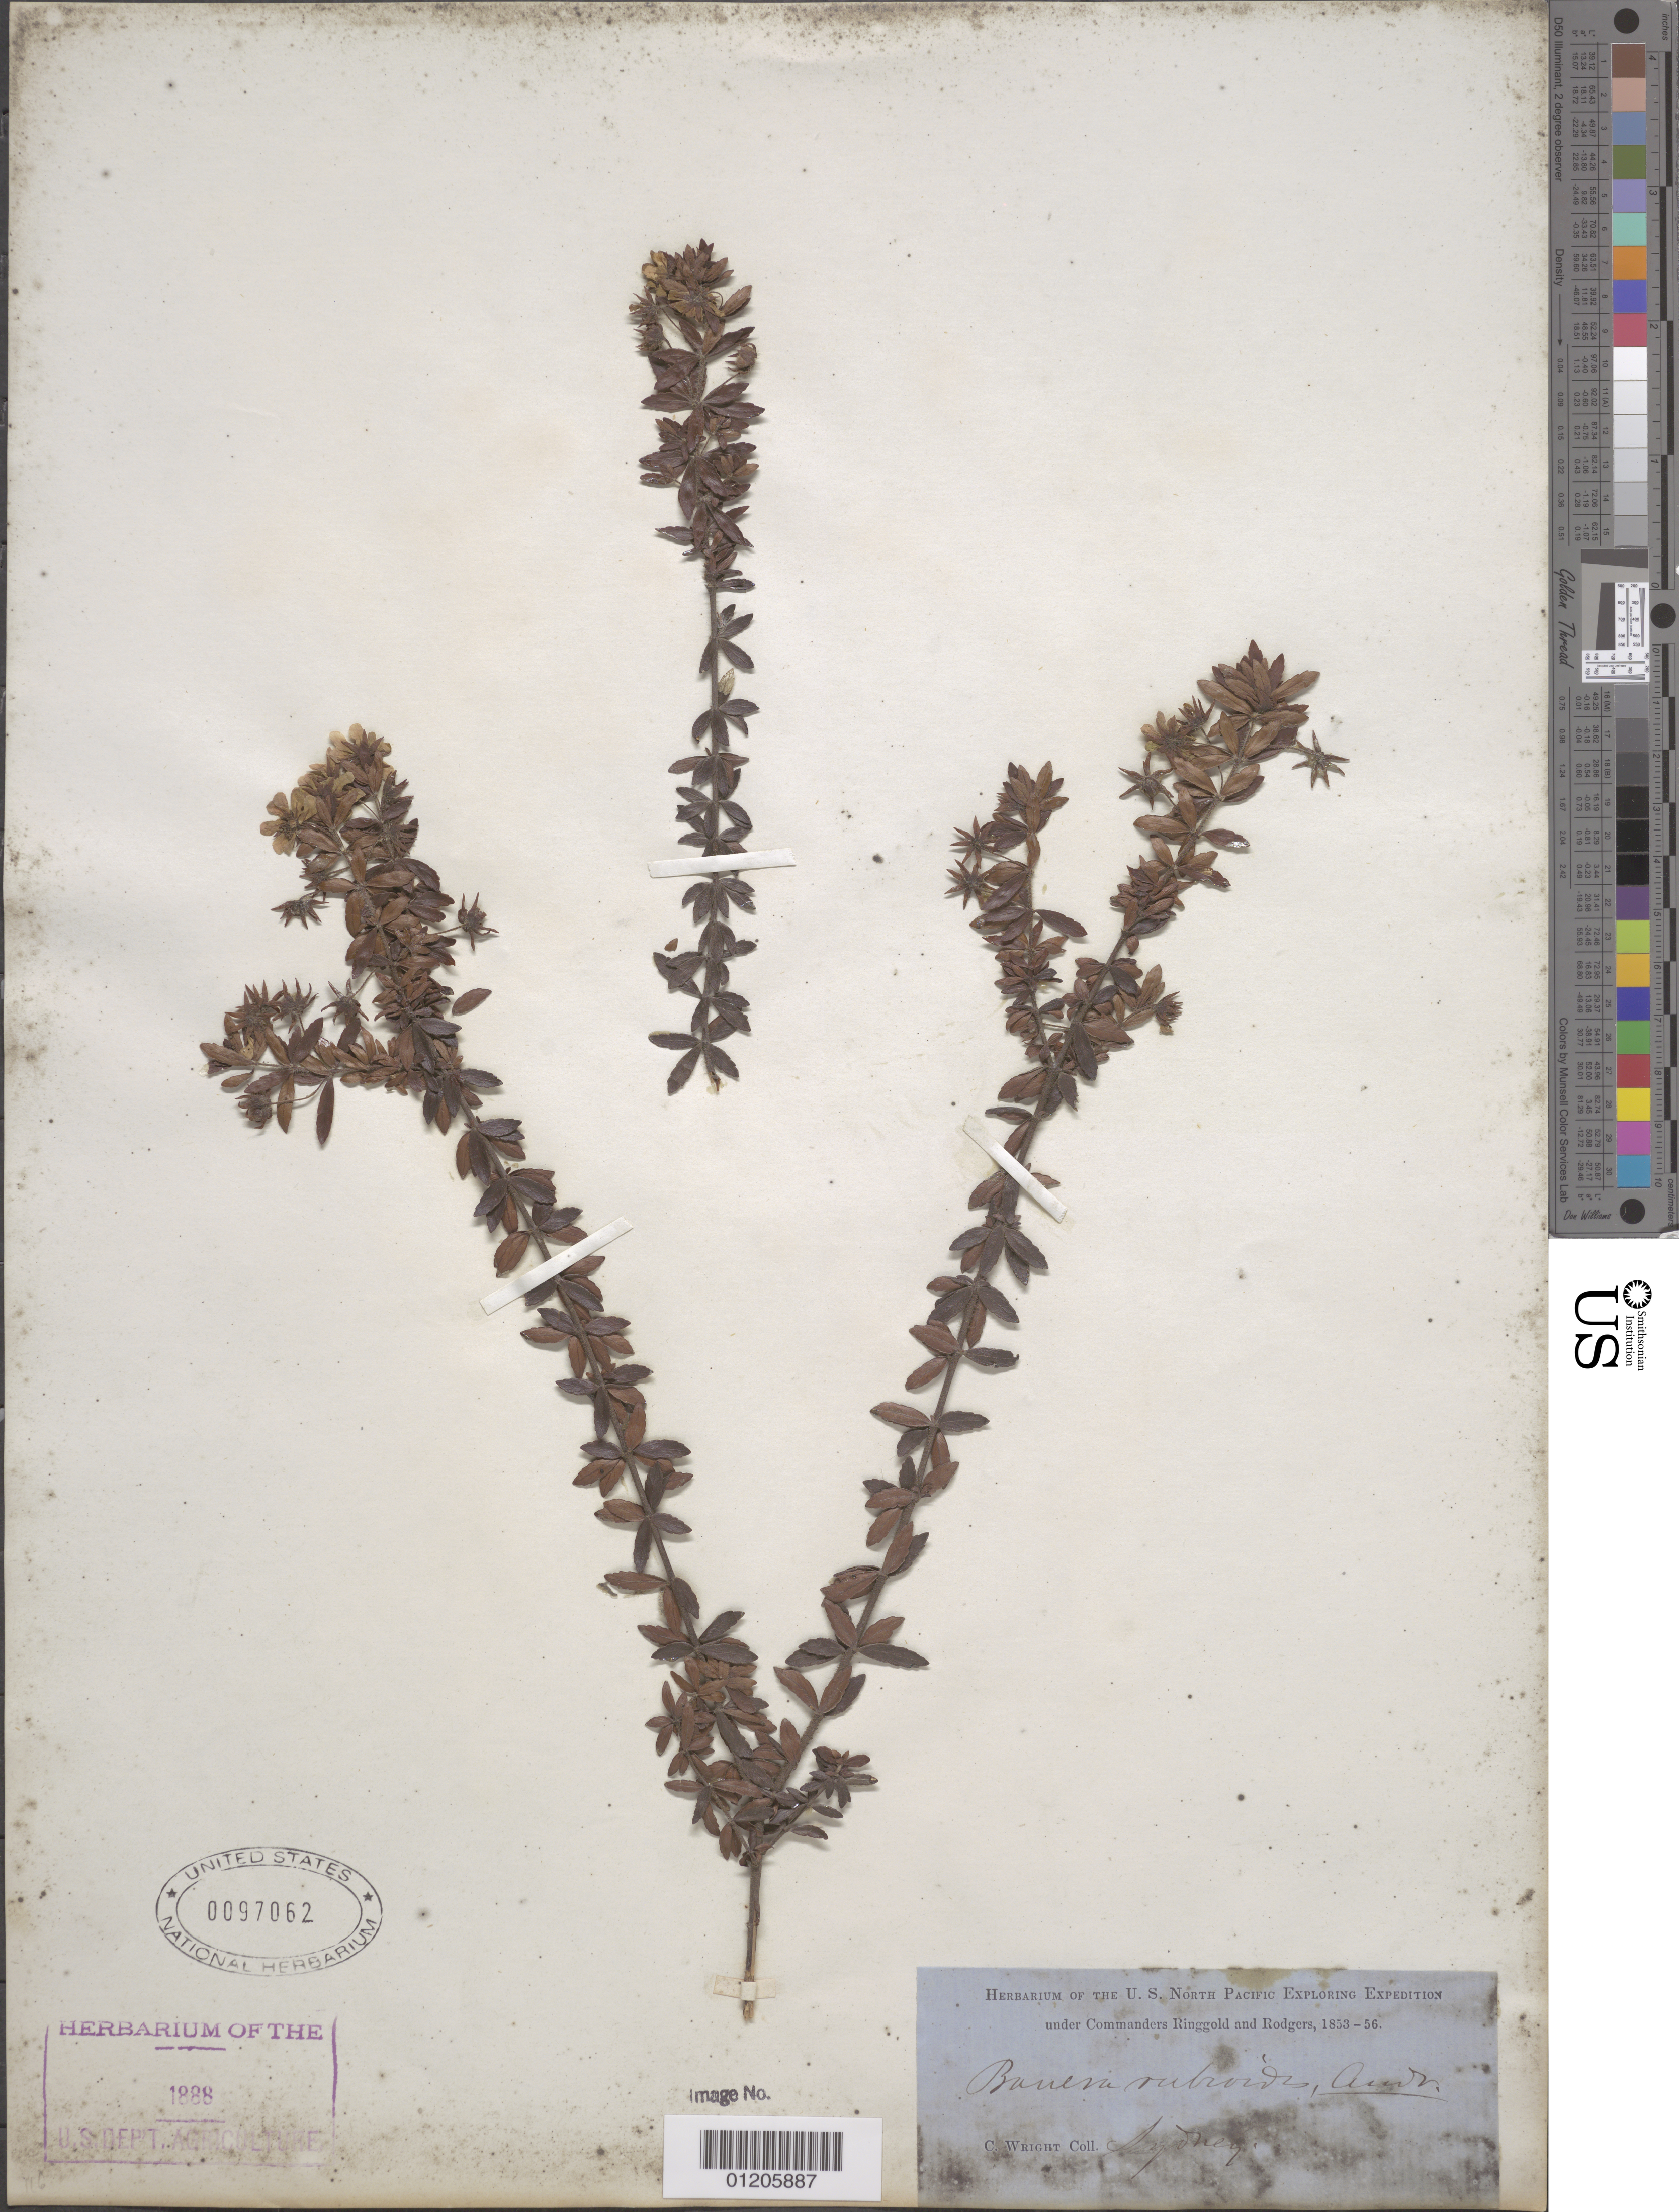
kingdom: Plantae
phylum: Tracheophyta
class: Magnoliopsida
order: Oxalidales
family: Cunoniaceae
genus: Bauera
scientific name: Bauera rubioides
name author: Andrews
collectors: C. Wright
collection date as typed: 1853 to -- -- 1856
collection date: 1853/1856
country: Australia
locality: Sydney.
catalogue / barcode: US 97062